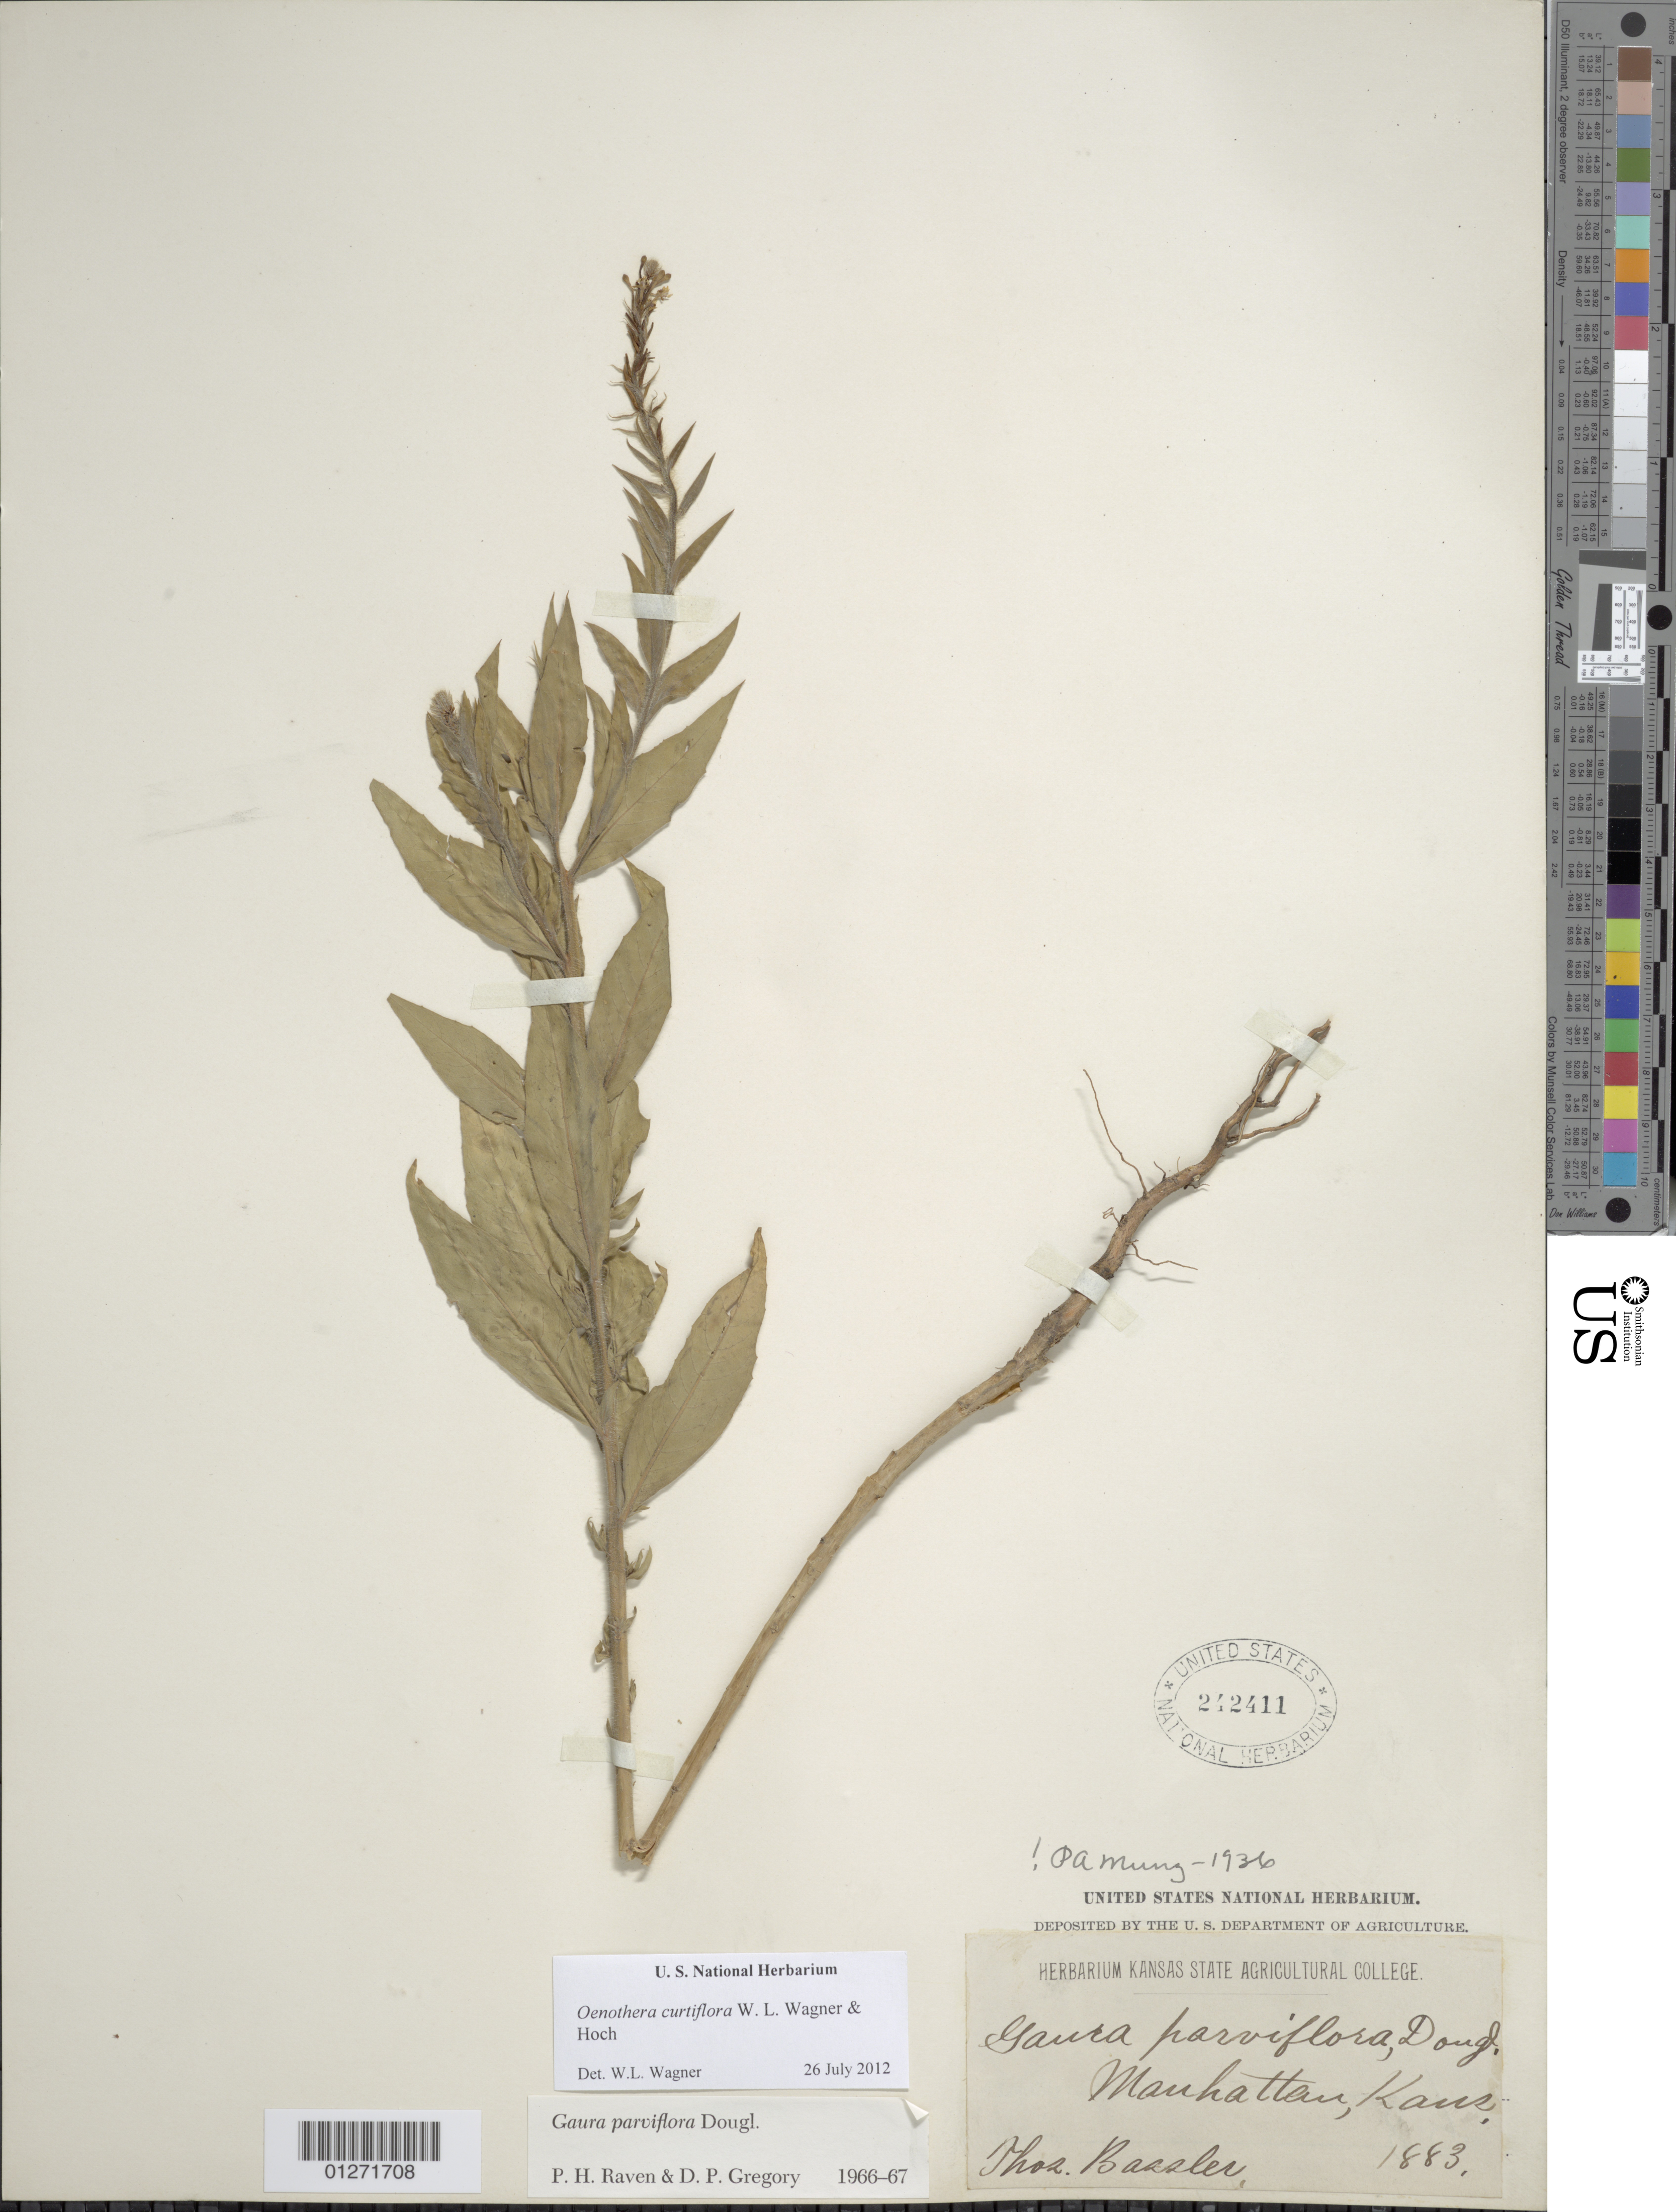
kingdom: Plantae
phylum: Tracheophyta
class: Magnoliopsida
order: Myrtales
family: Onagraceae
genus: Oenothera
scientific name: Oenothera curtiflora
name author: W.L. Wagner & Hoch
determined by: Wagner, W. L., (BOT), Smithsonian Institution - National Museum of Natural History (UNITED STATES)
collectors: T. Bassler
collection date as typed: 1883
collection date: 1883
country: United States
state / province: Kansas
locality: Manhattan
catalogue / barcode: US 242411